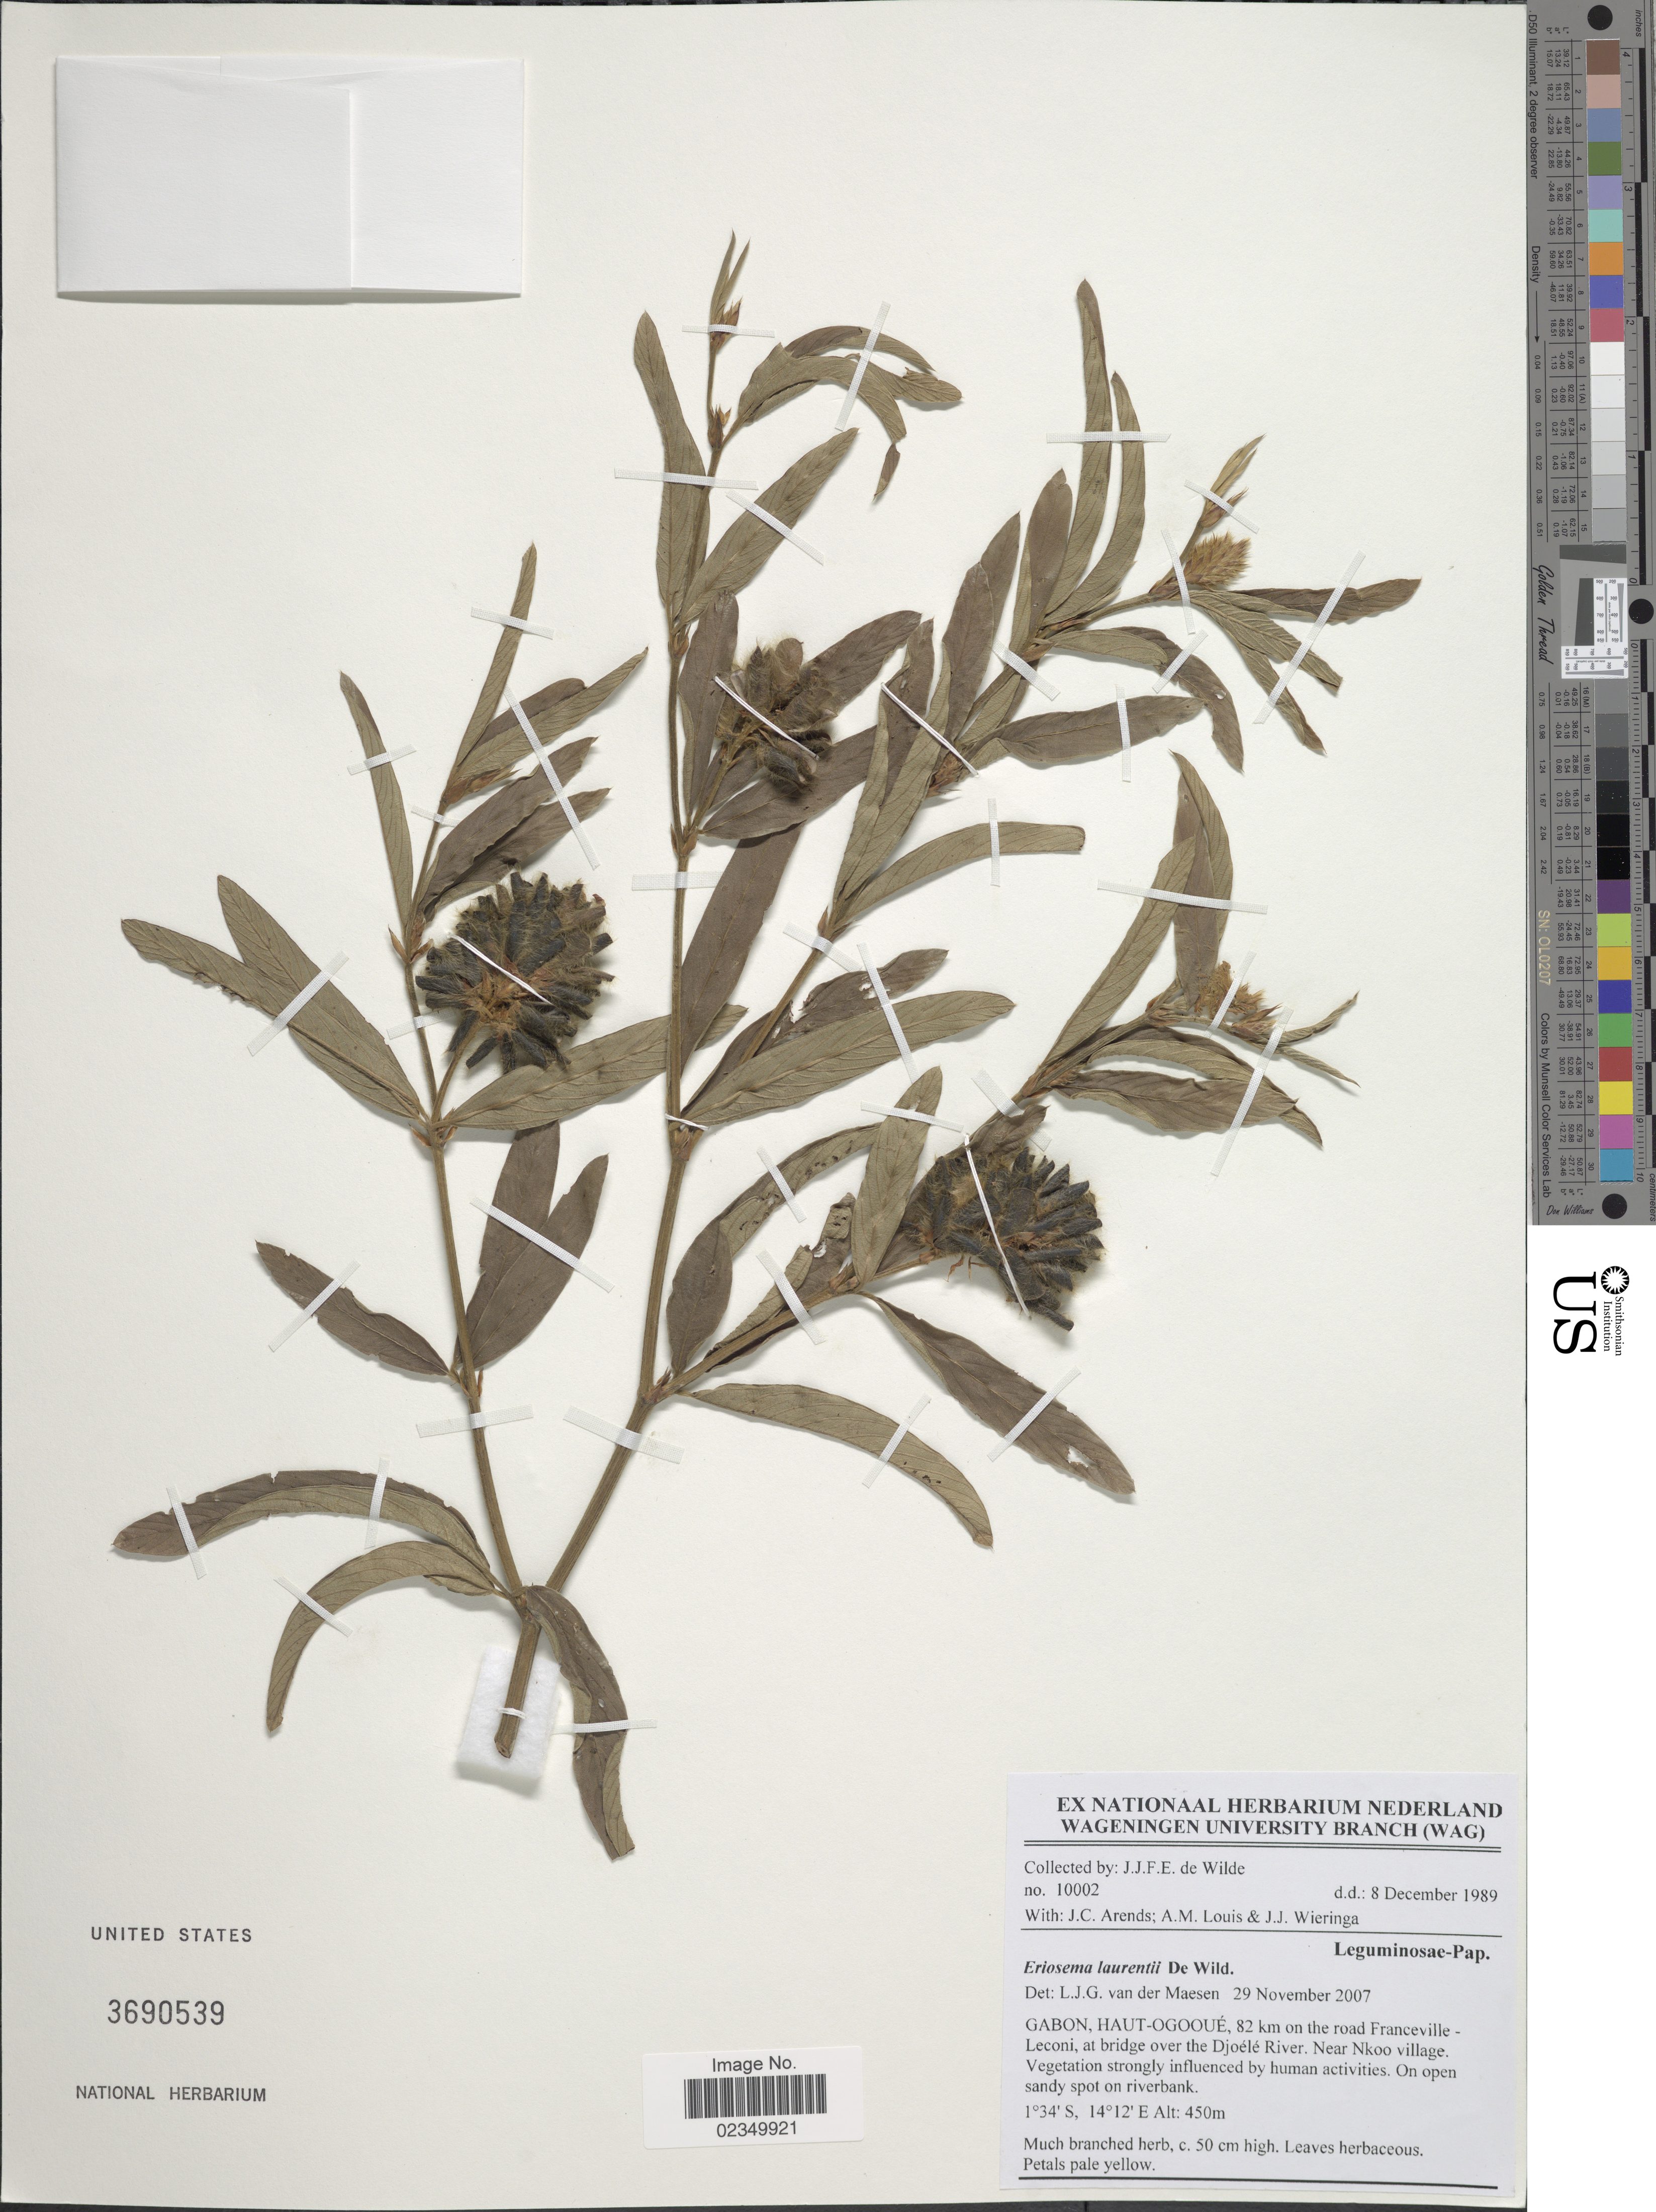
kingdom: Plantae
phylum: Tracheophyta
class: Magnoliopsida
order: Fabales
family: Fabaceae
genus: Eriosema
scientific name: Eriosema laurentii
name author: De Wild.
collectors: J.J. de Wilde, J. Arends, A. Louis & J. Wieringa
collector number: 10002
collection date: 1989-12-08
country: Gabon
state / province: Haut-Ogooue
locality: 82 km on the road Franceville-Leconi, at bridge over the Djoele River. Near Nkoo village.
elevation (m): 450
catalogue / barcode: US 3690539